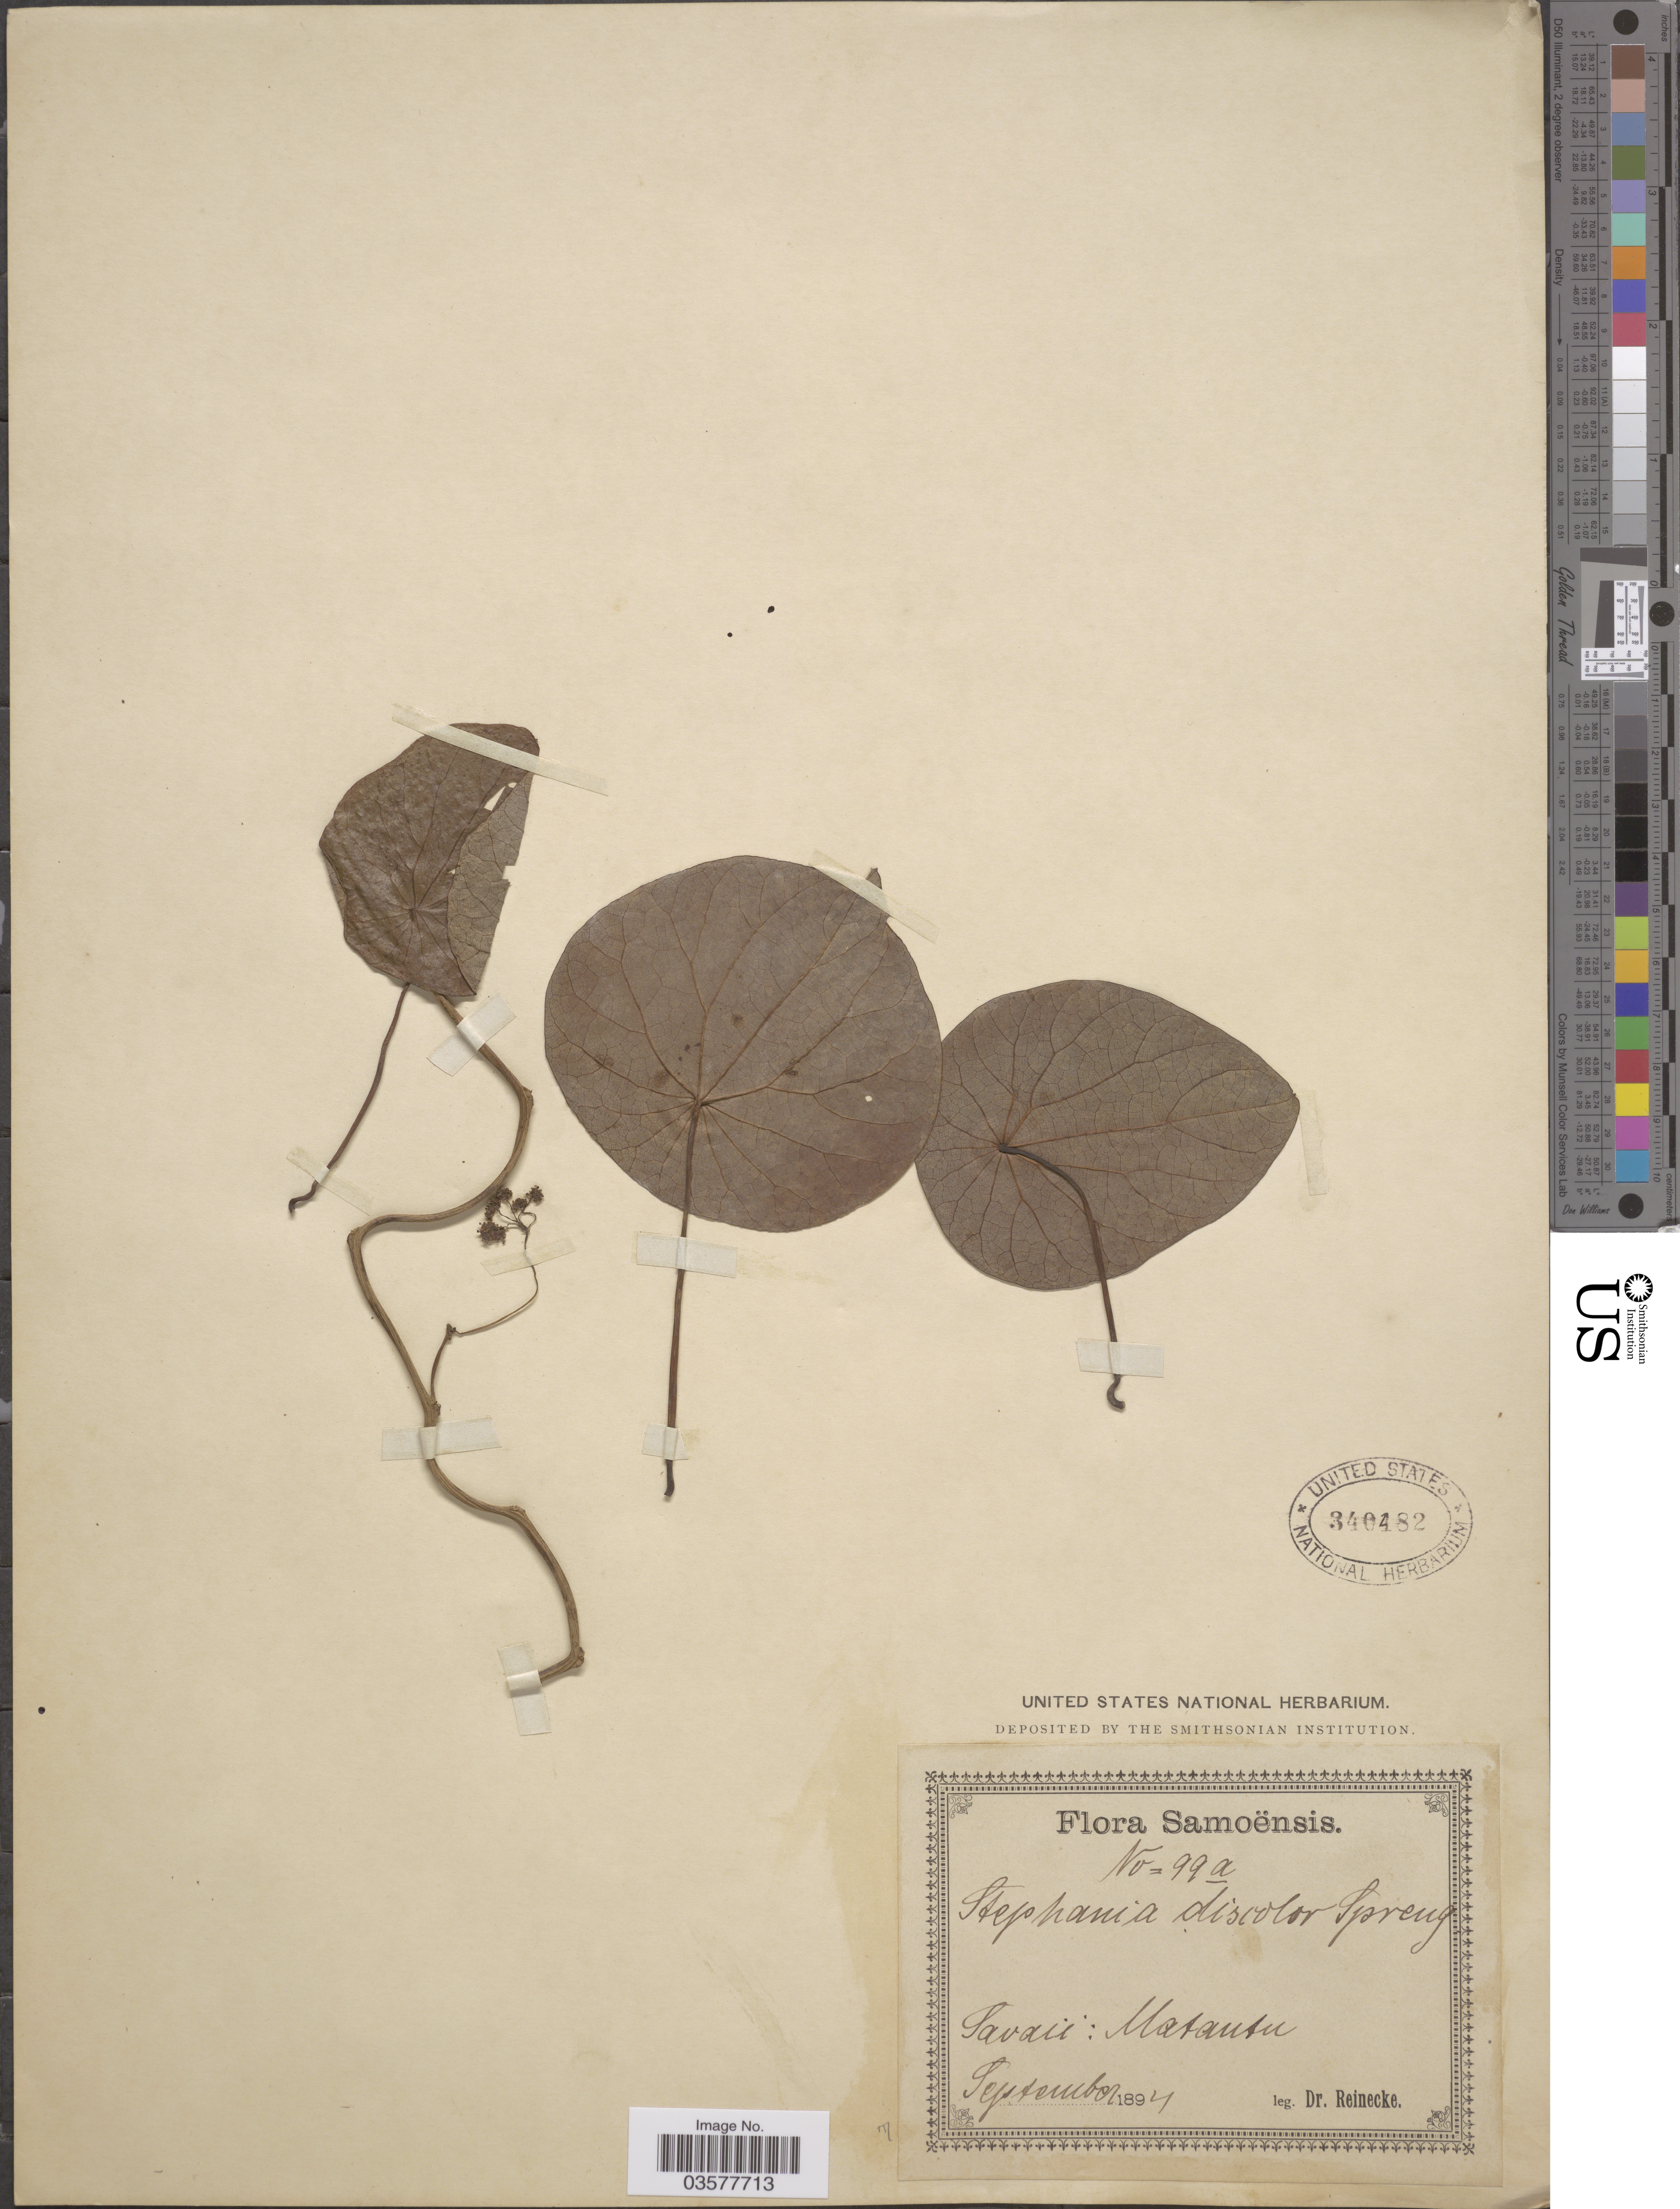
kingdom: Plantae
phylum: Tracheophyta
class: Magnoliopsida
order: Ranunculales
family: Menispermaceae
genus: Stephania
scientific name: Stephania japonica var. discolor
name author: (Blume) Forman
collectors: -- Reinecke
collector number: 99a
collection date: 1894-09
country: Samoa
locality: Samoënsis. Savaii: Matautu.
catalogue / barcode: US 340482